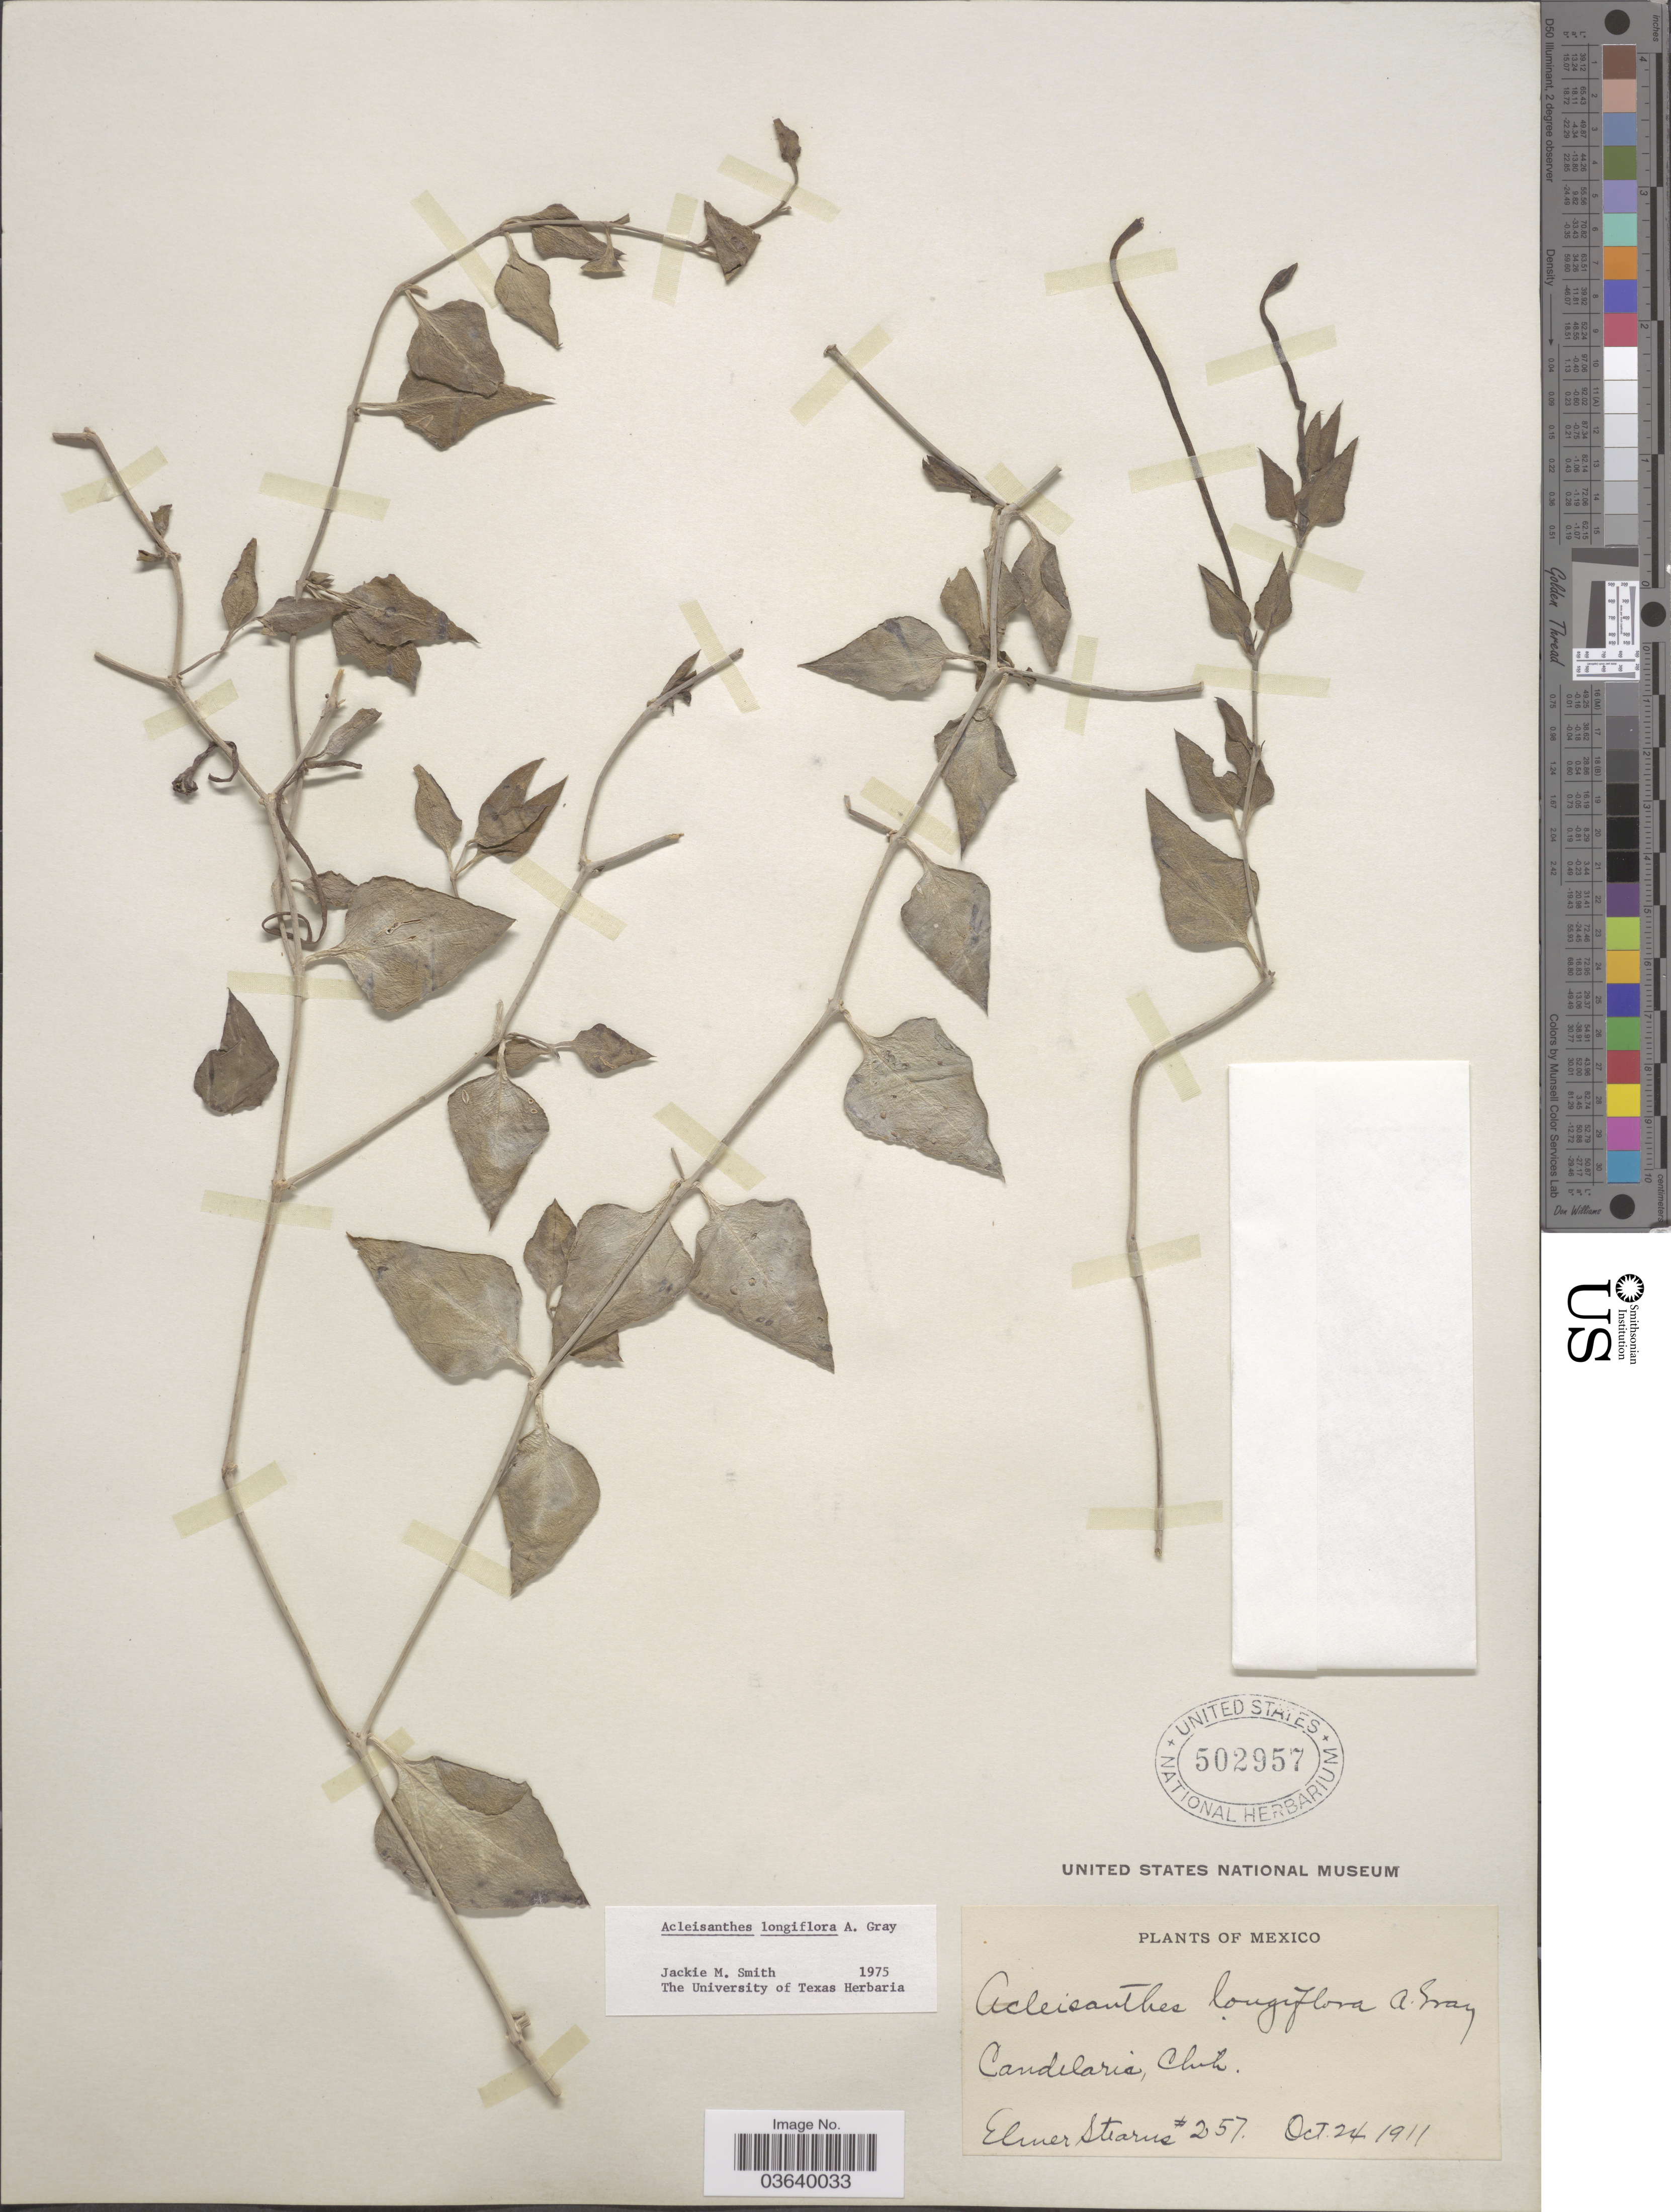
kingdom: Plantae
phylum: Tracheophyta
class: Magnoliopsida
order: Caryophyllales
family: Nyctaginaceae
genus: Acleisanthes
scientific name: Acleisanthes longiflora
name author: A. Gray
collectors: E. Stearns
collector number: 257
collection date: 1911-10-24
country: Mexico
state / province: Chihuahua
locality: Candelaria.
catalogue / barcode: US 502957